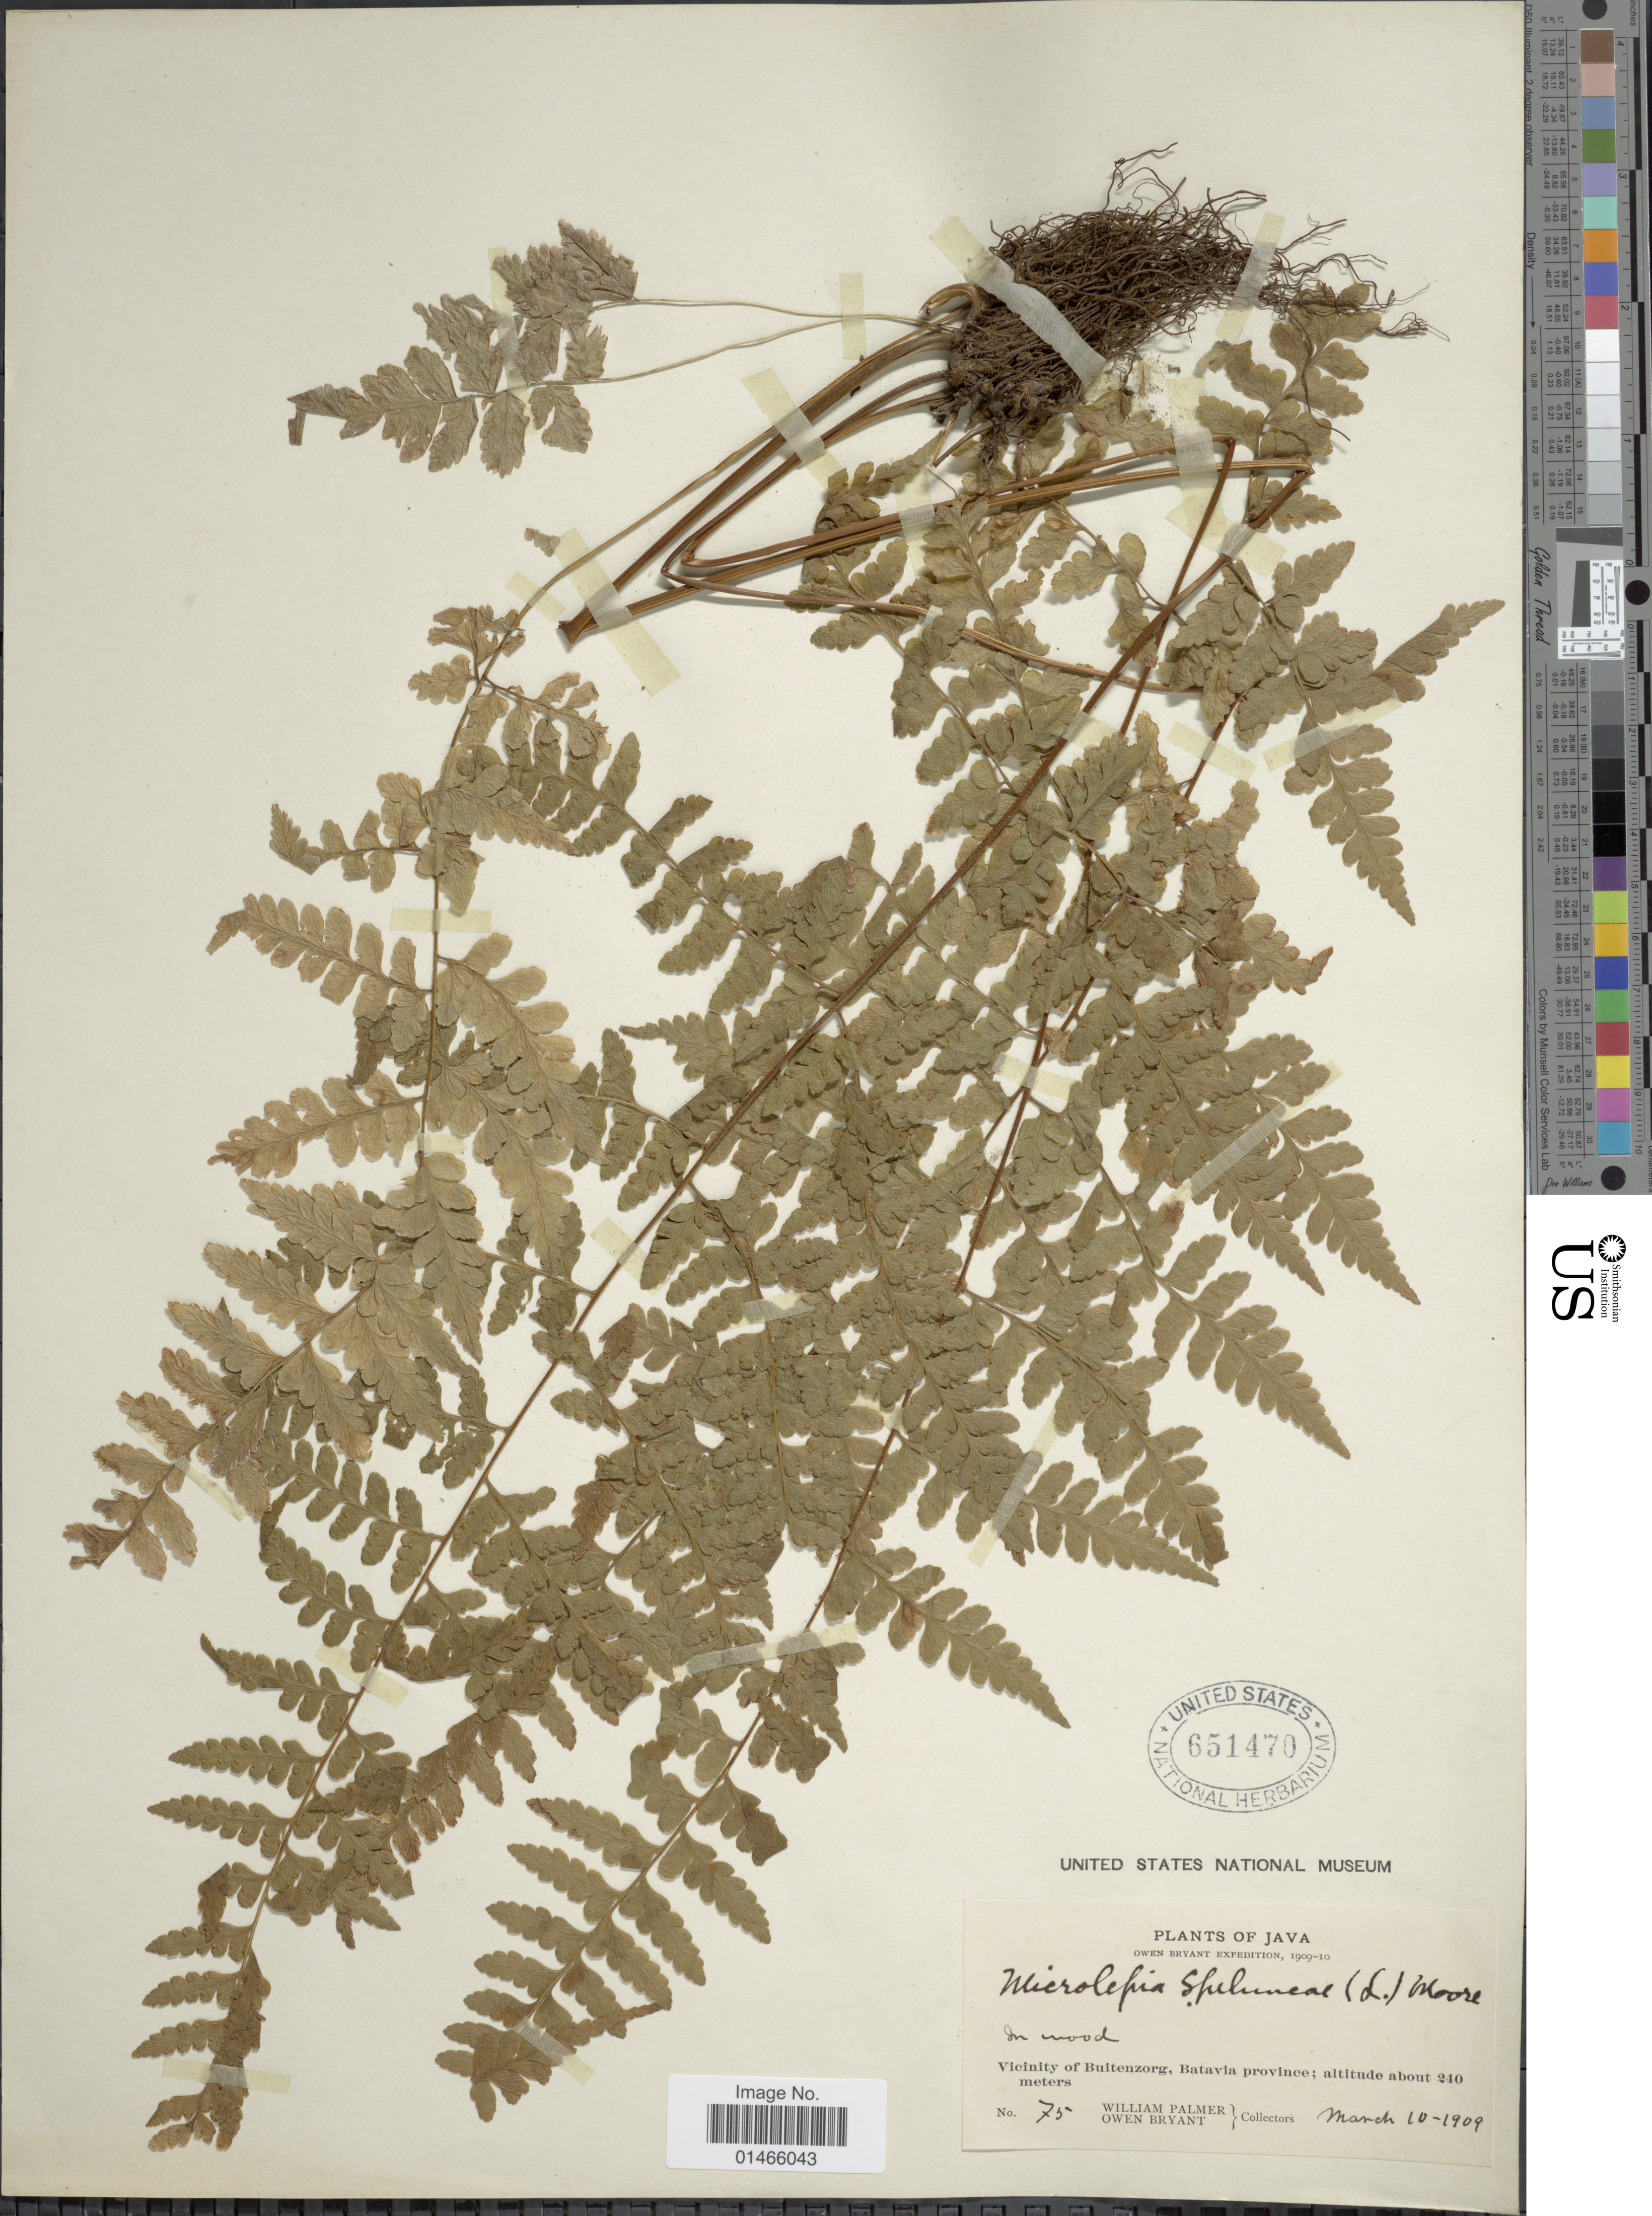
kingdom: Plantae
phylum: Tracheophyta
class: Polypodiopsida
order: Polypodiales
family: Dennstaedtiaceae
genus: Microlepia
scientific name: Microlepia pilosiuscula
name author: (Sm.) C.V. Morton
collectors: W. Palmer & O. Bryant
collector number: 75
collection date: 1909-03-10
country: Indonesia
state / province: Java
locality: Vicicnity of Buitenzorg, Batavia Province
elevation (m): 240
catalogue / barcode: US 651470